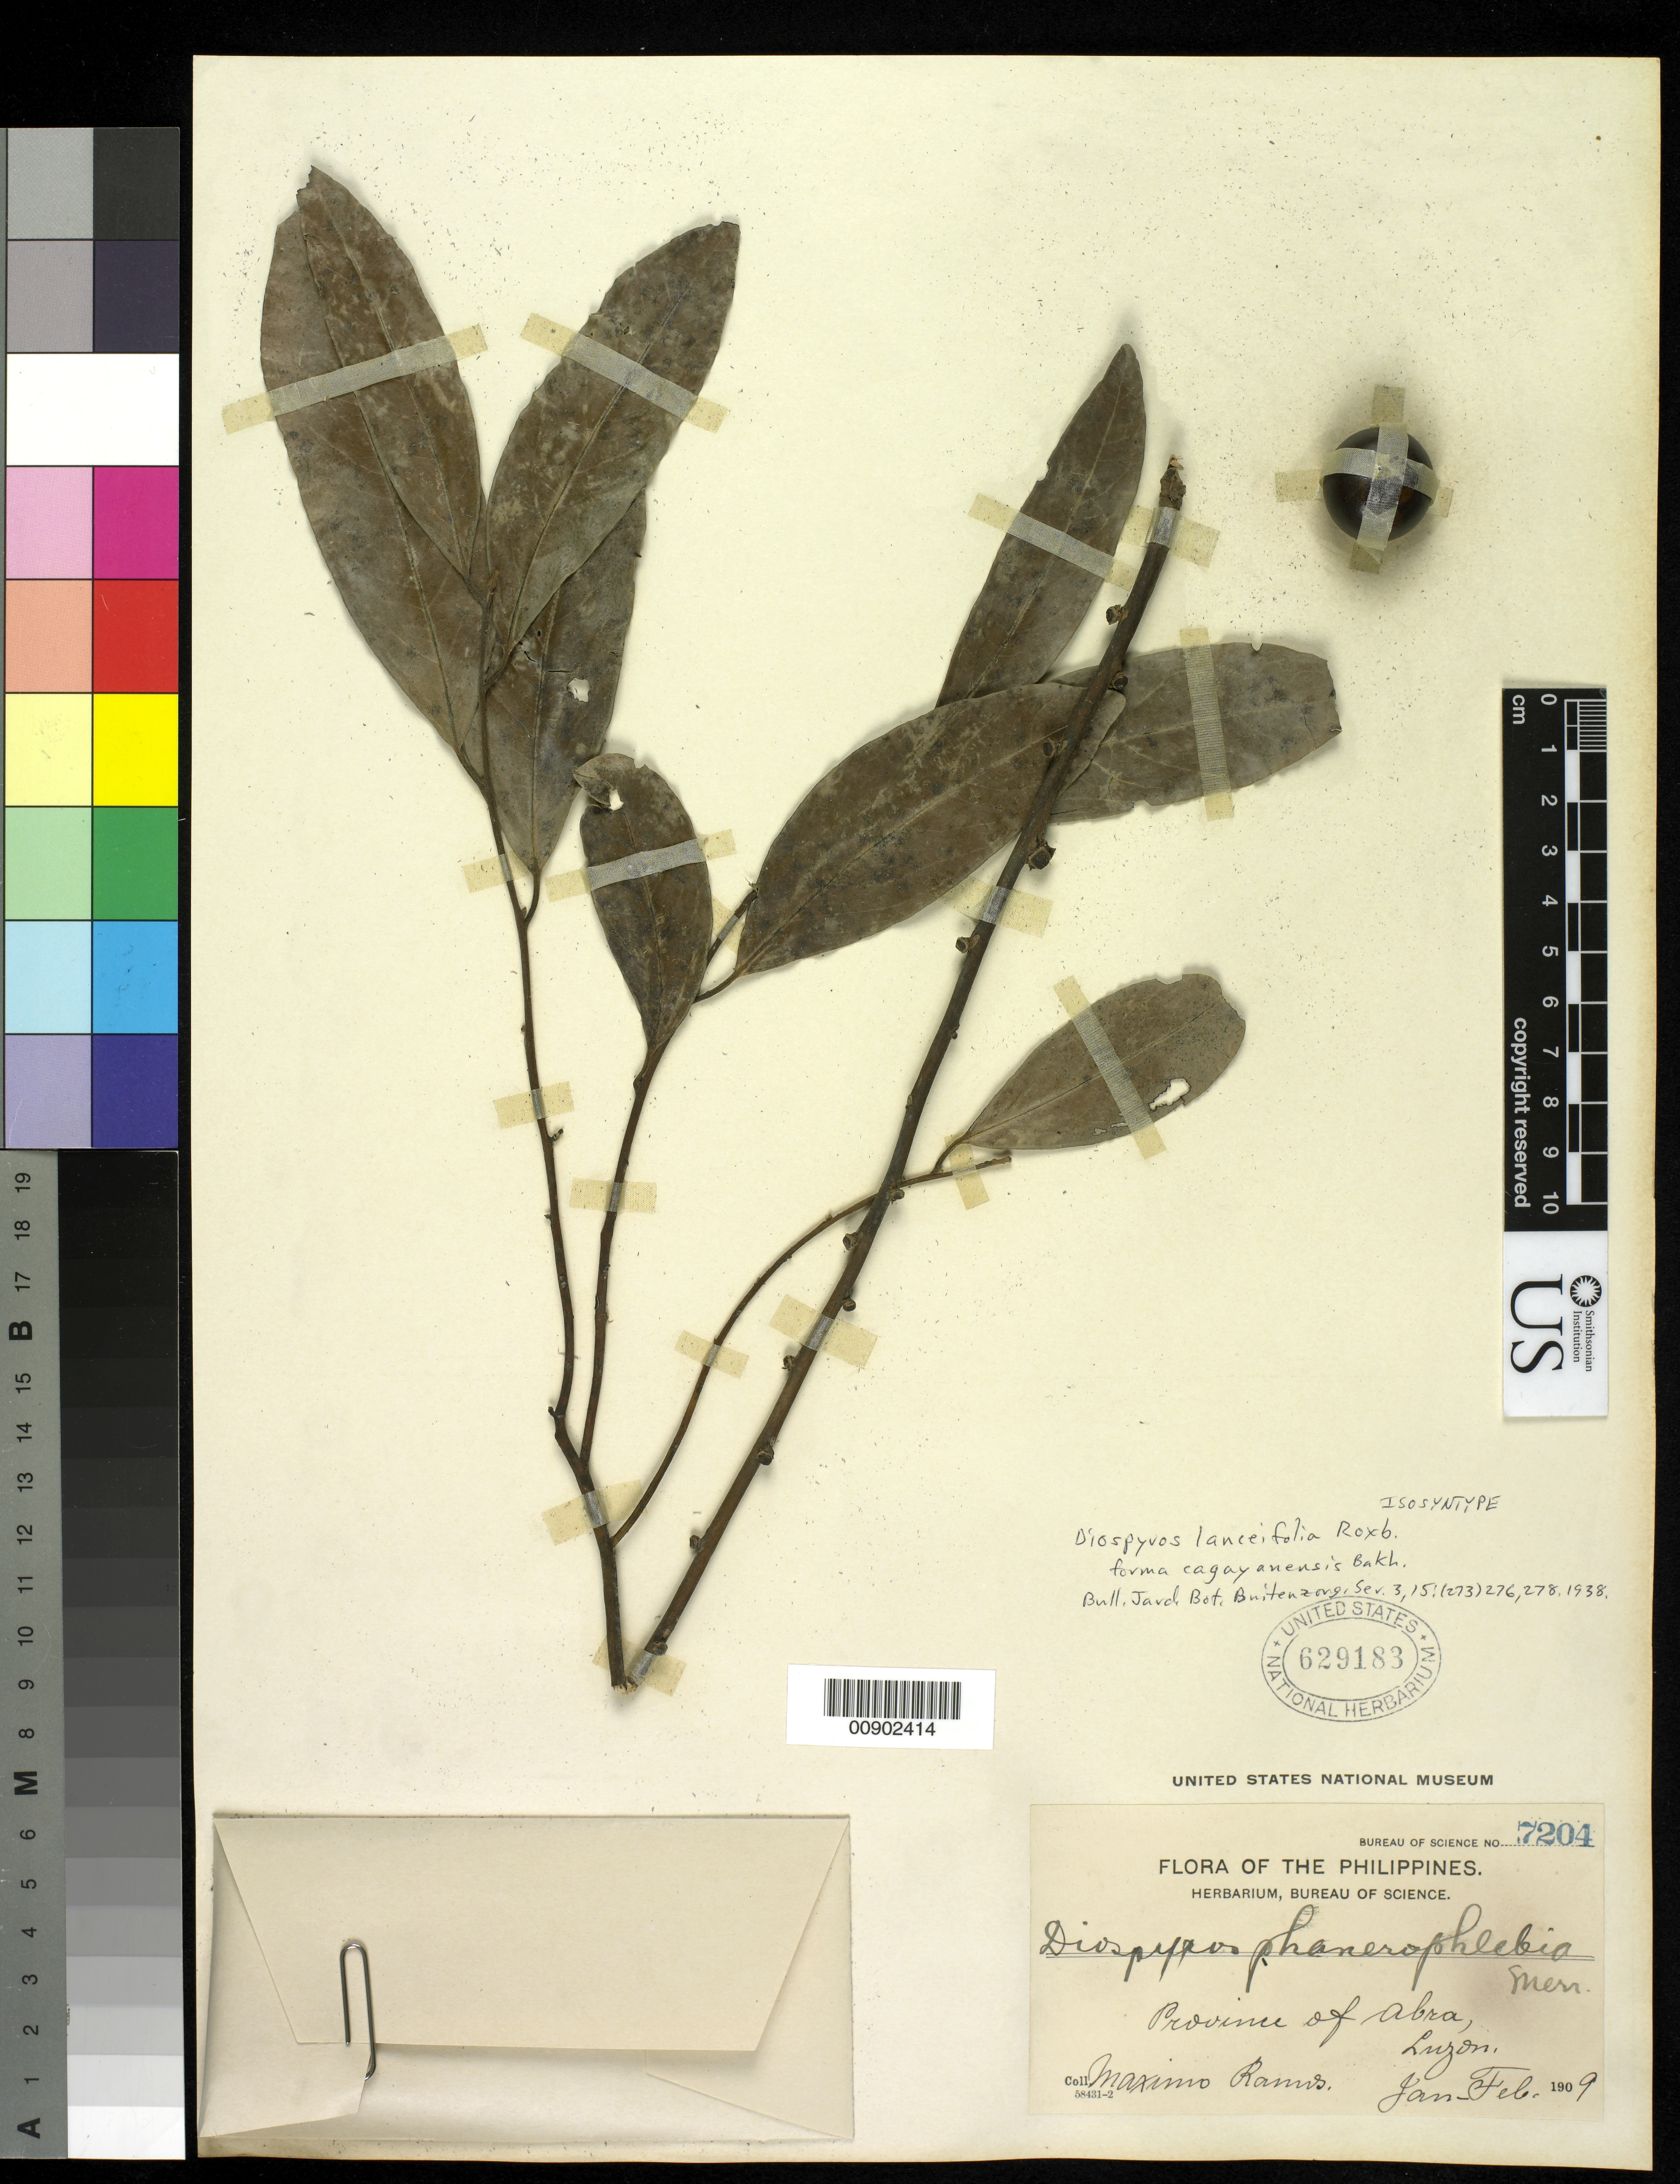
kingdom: Plantae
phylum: Tracheophyta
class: Magnoliopsida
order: Ericales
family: Ebenaceae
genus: Diospyros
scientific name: Diospyros lanceifolia f. cagayanensis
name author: Bakh.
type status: Isosyntype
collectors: M. Ramos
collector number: Bur. Sci. 7204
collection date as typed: Jan 1909 to -- Feb 1909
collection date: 1909-01/1909-02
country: Philippines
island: Luzon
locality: Province of Abra, Luzon.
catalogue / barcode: US 629183